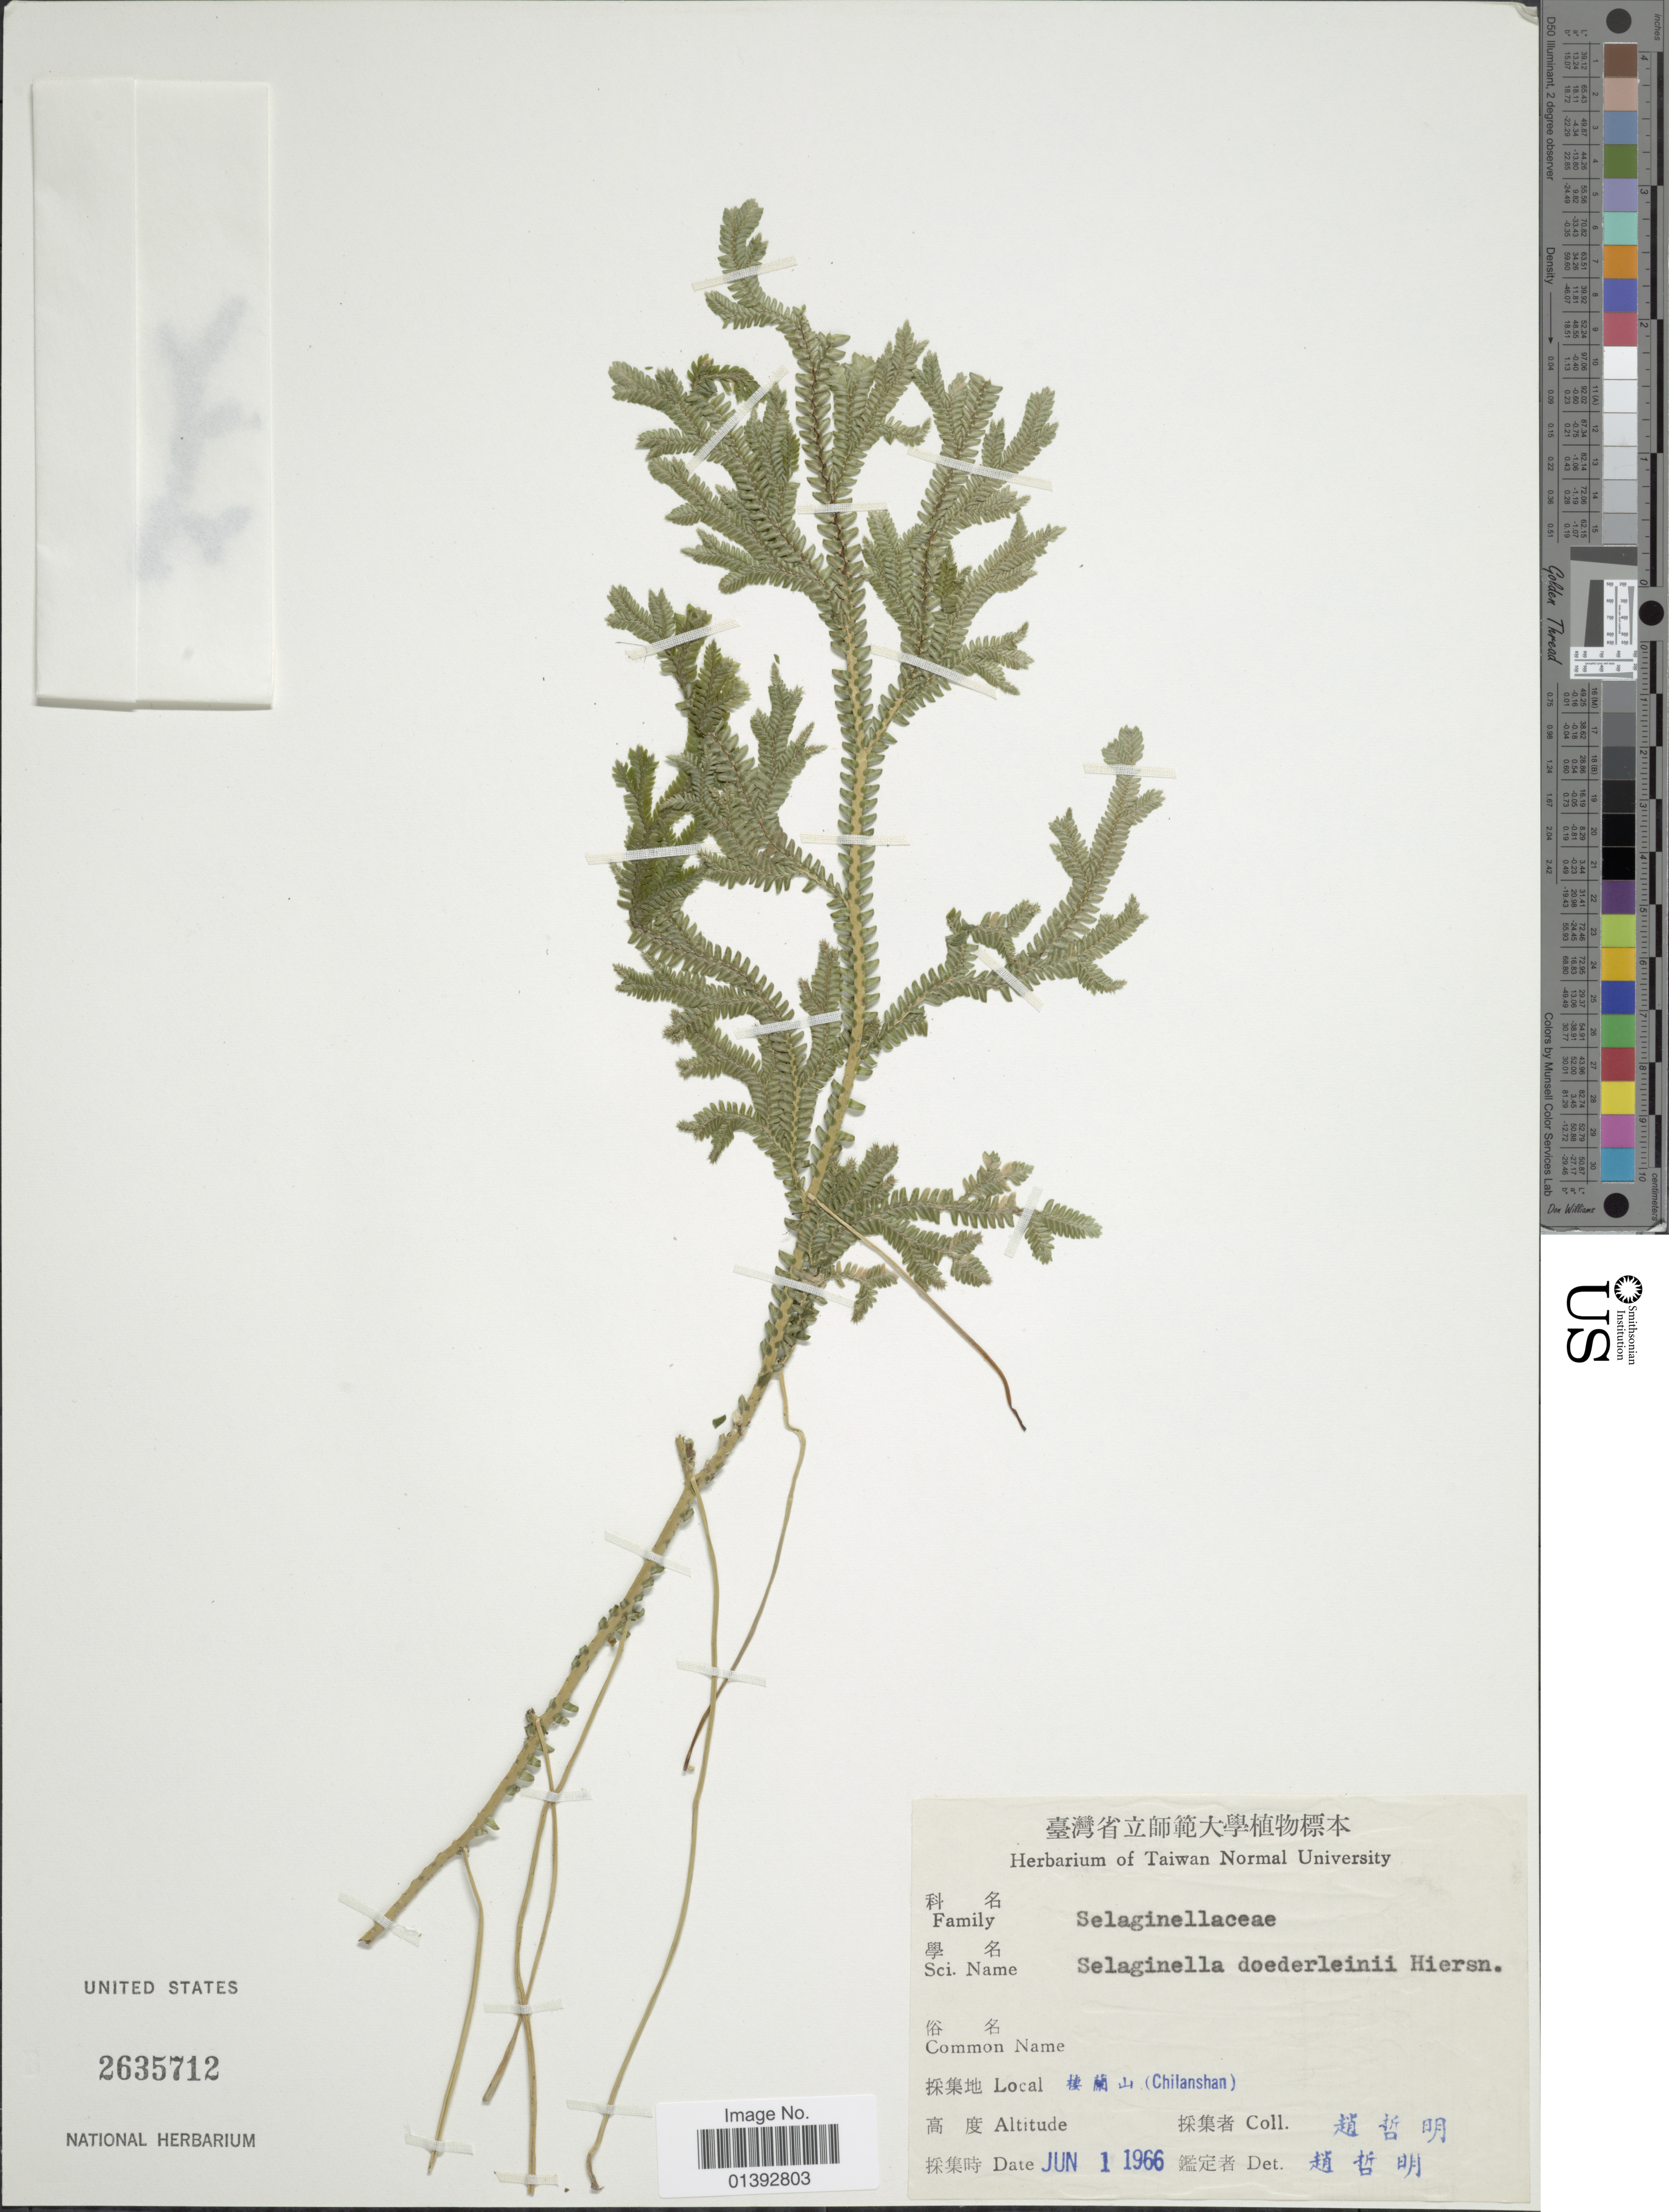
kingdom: Plantae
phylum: Tracheophyta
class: Lycopodiopsida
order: Selaginellales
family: Selaginellaceae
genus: Selaginella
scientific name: Selaginella doederleinii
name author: Hieron.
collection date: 1966-06-01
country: Taiwan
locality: Chilanshan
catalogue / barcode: US 2635712